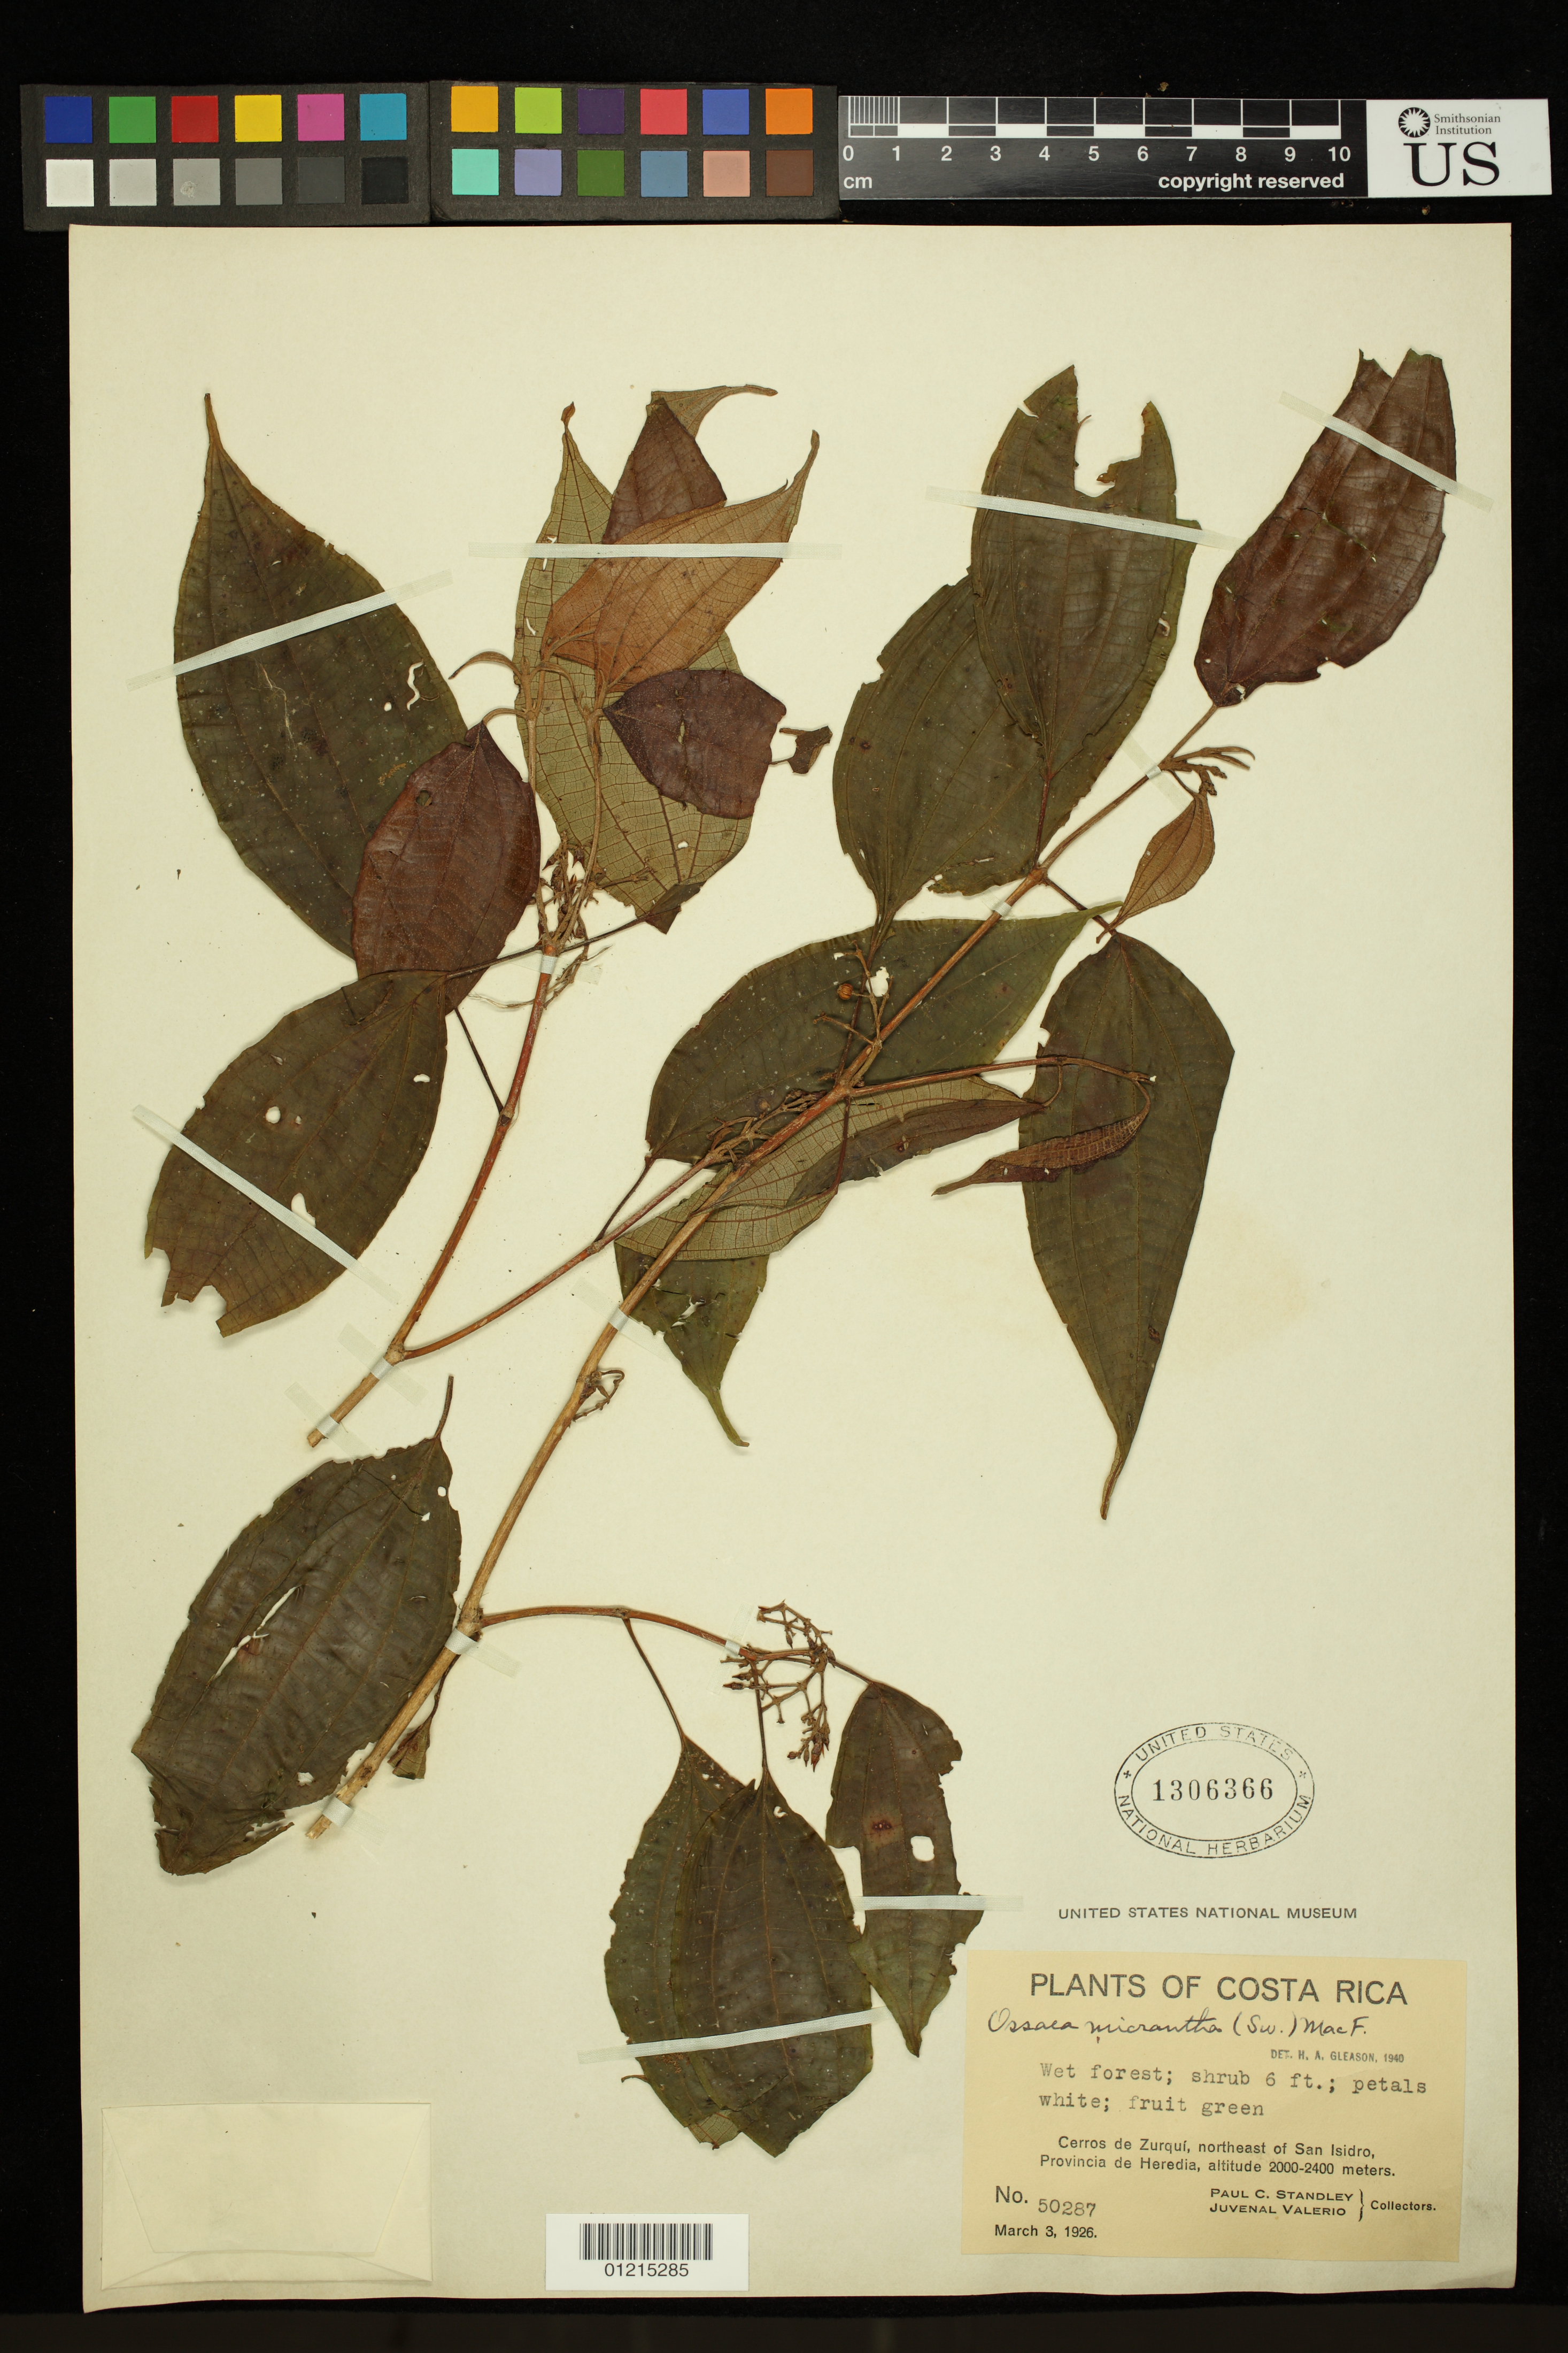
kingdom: Plantae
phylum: Tracheophyta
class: Magnoliopsida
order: Myrtales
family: Melastomataceae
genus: Ossaea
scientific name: Ossaea micrantha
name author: (Sw.) Macfad. ex Cogn.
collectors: P. C. Standley & J. Valerio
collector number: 50287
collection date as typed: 3 Mar 1926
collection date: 1926-03-03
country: Costa Rica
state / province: Heredia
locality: Cerros de Zurquí, northeast of San Isidro.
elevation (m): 2000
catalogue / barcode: US 1306366